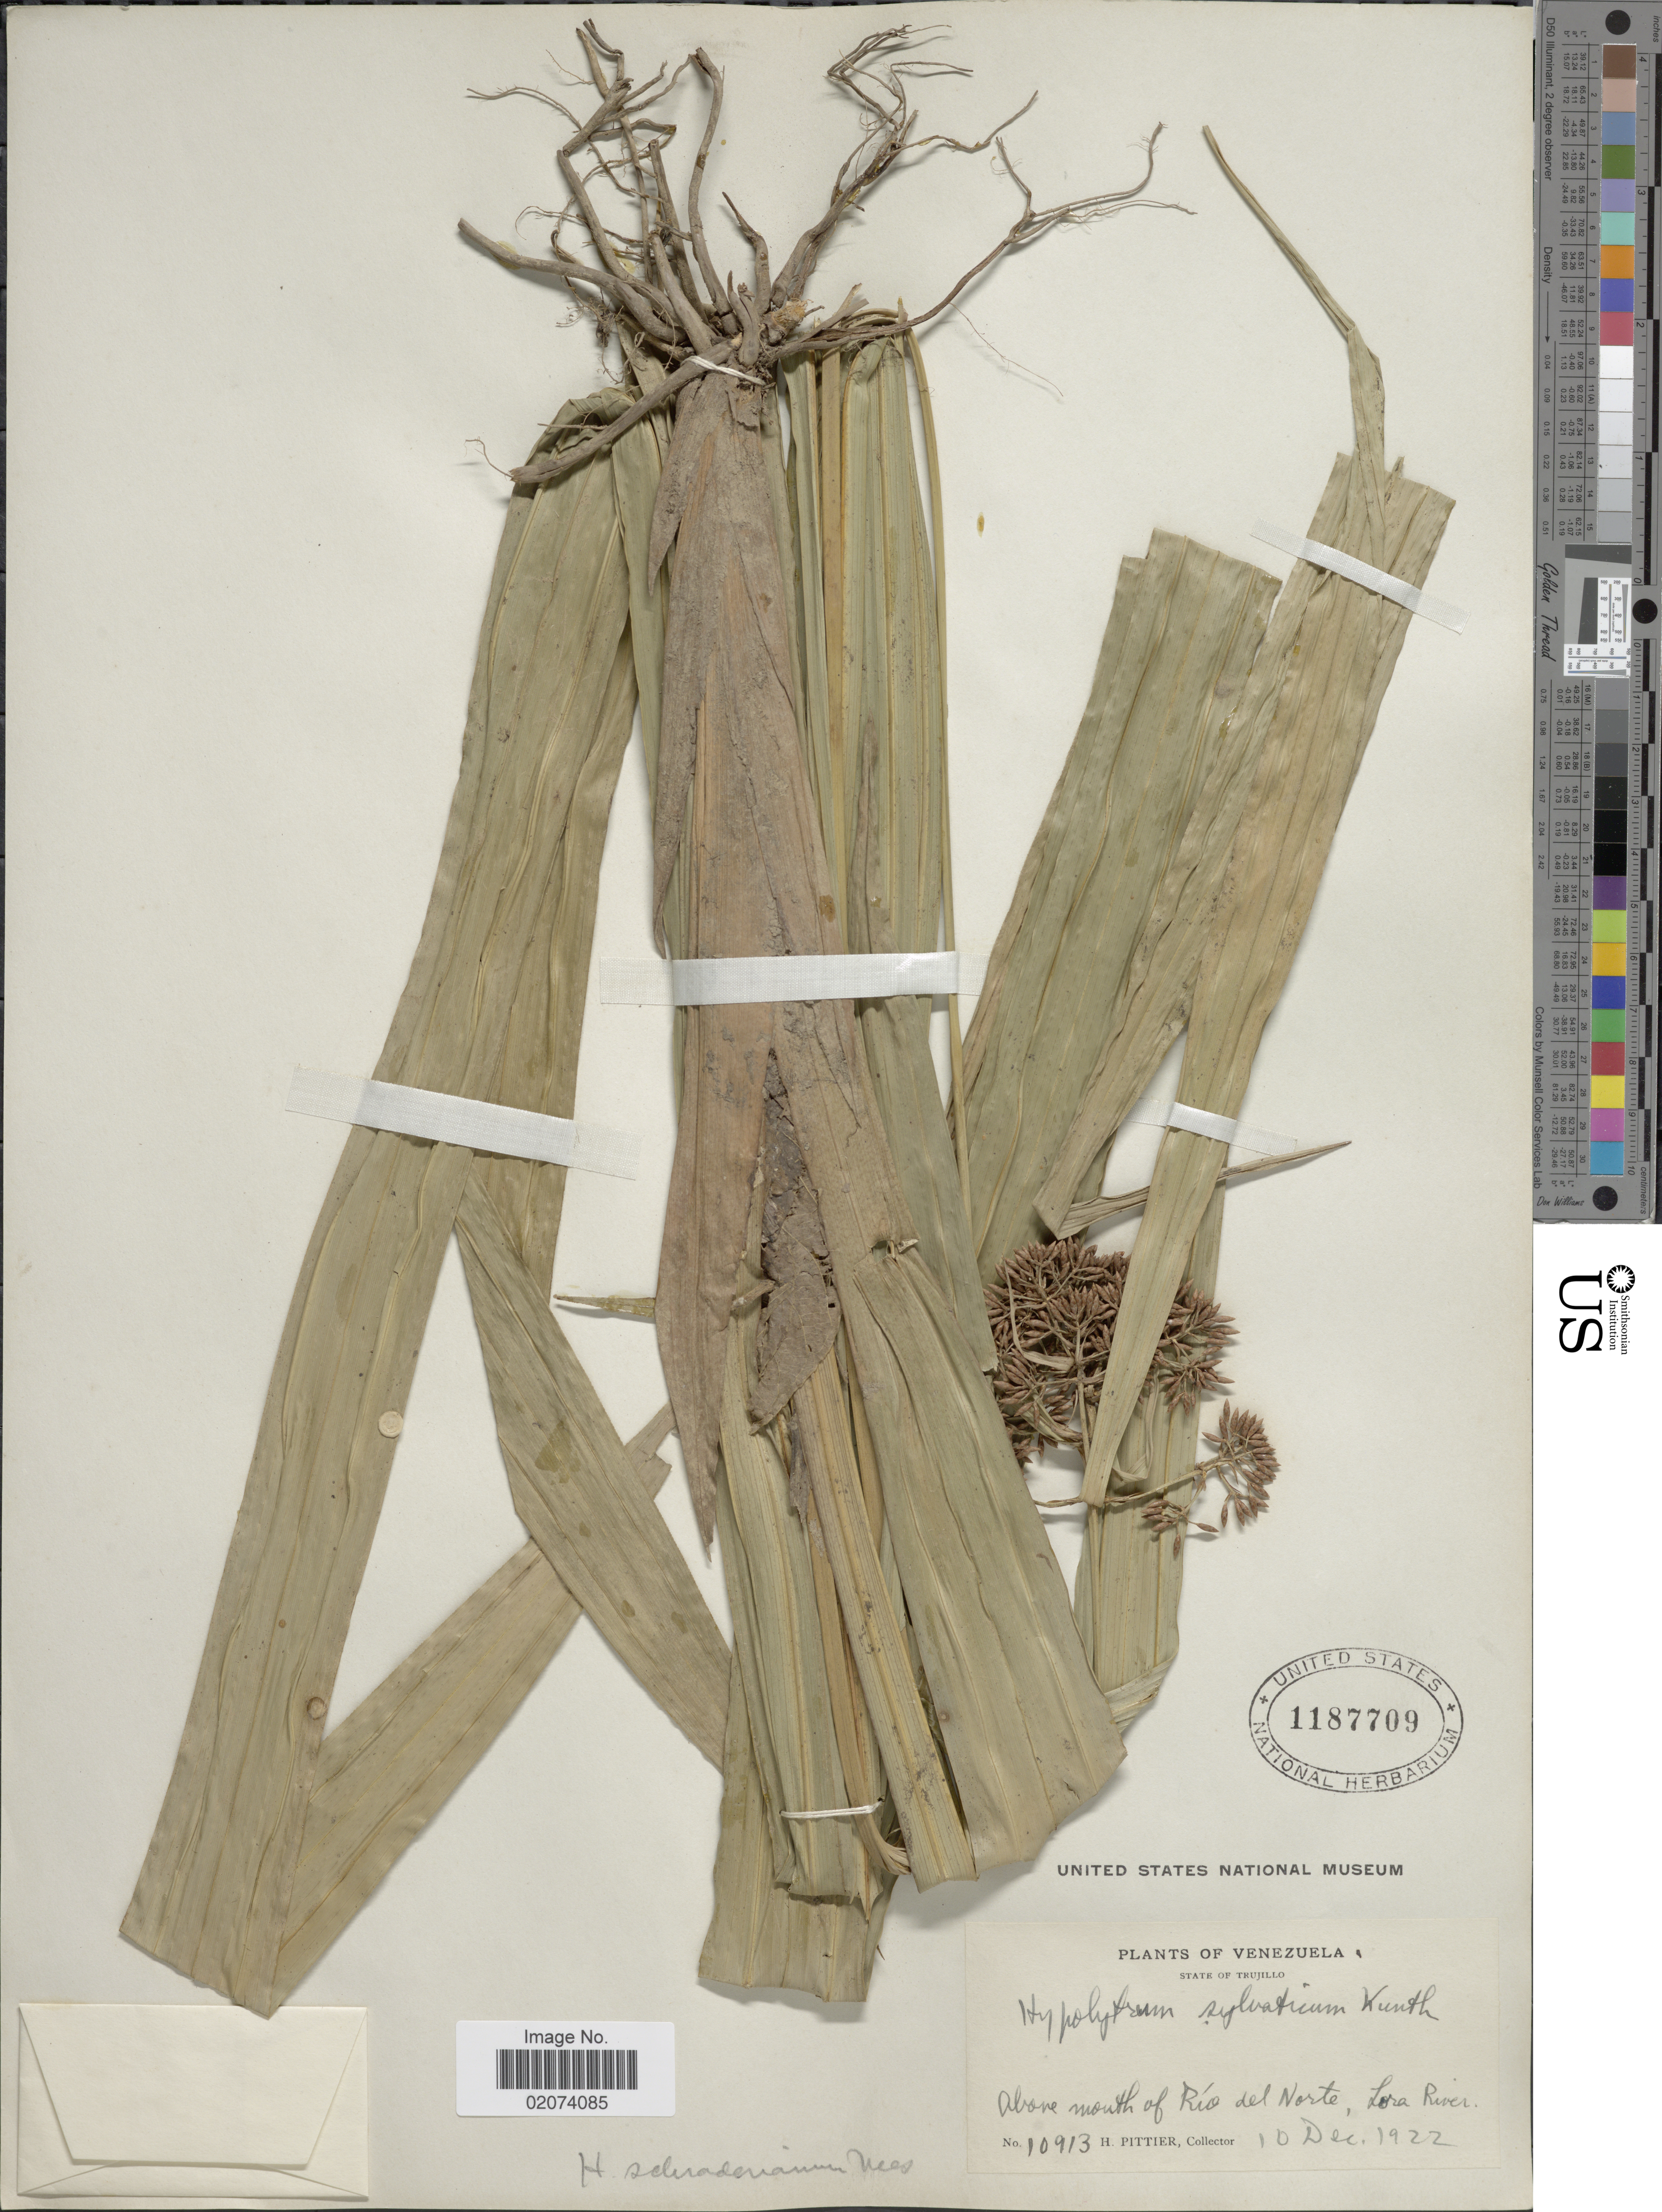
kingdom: Plantae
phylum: Tracheophyta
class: Liliopsida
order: Poales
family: Cyperaceae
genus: Hypolytrum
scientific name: Hypolytrum longifolium subsp. sylvaticum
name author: (Poepp. ex Kunth) T. Koyama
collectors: H. F. Pittier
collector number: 10913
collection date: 1922-12-10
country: Venezuela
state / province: Trujillo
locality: Above mouth of Rio del Norte, Lora River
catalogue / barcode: US 1187709